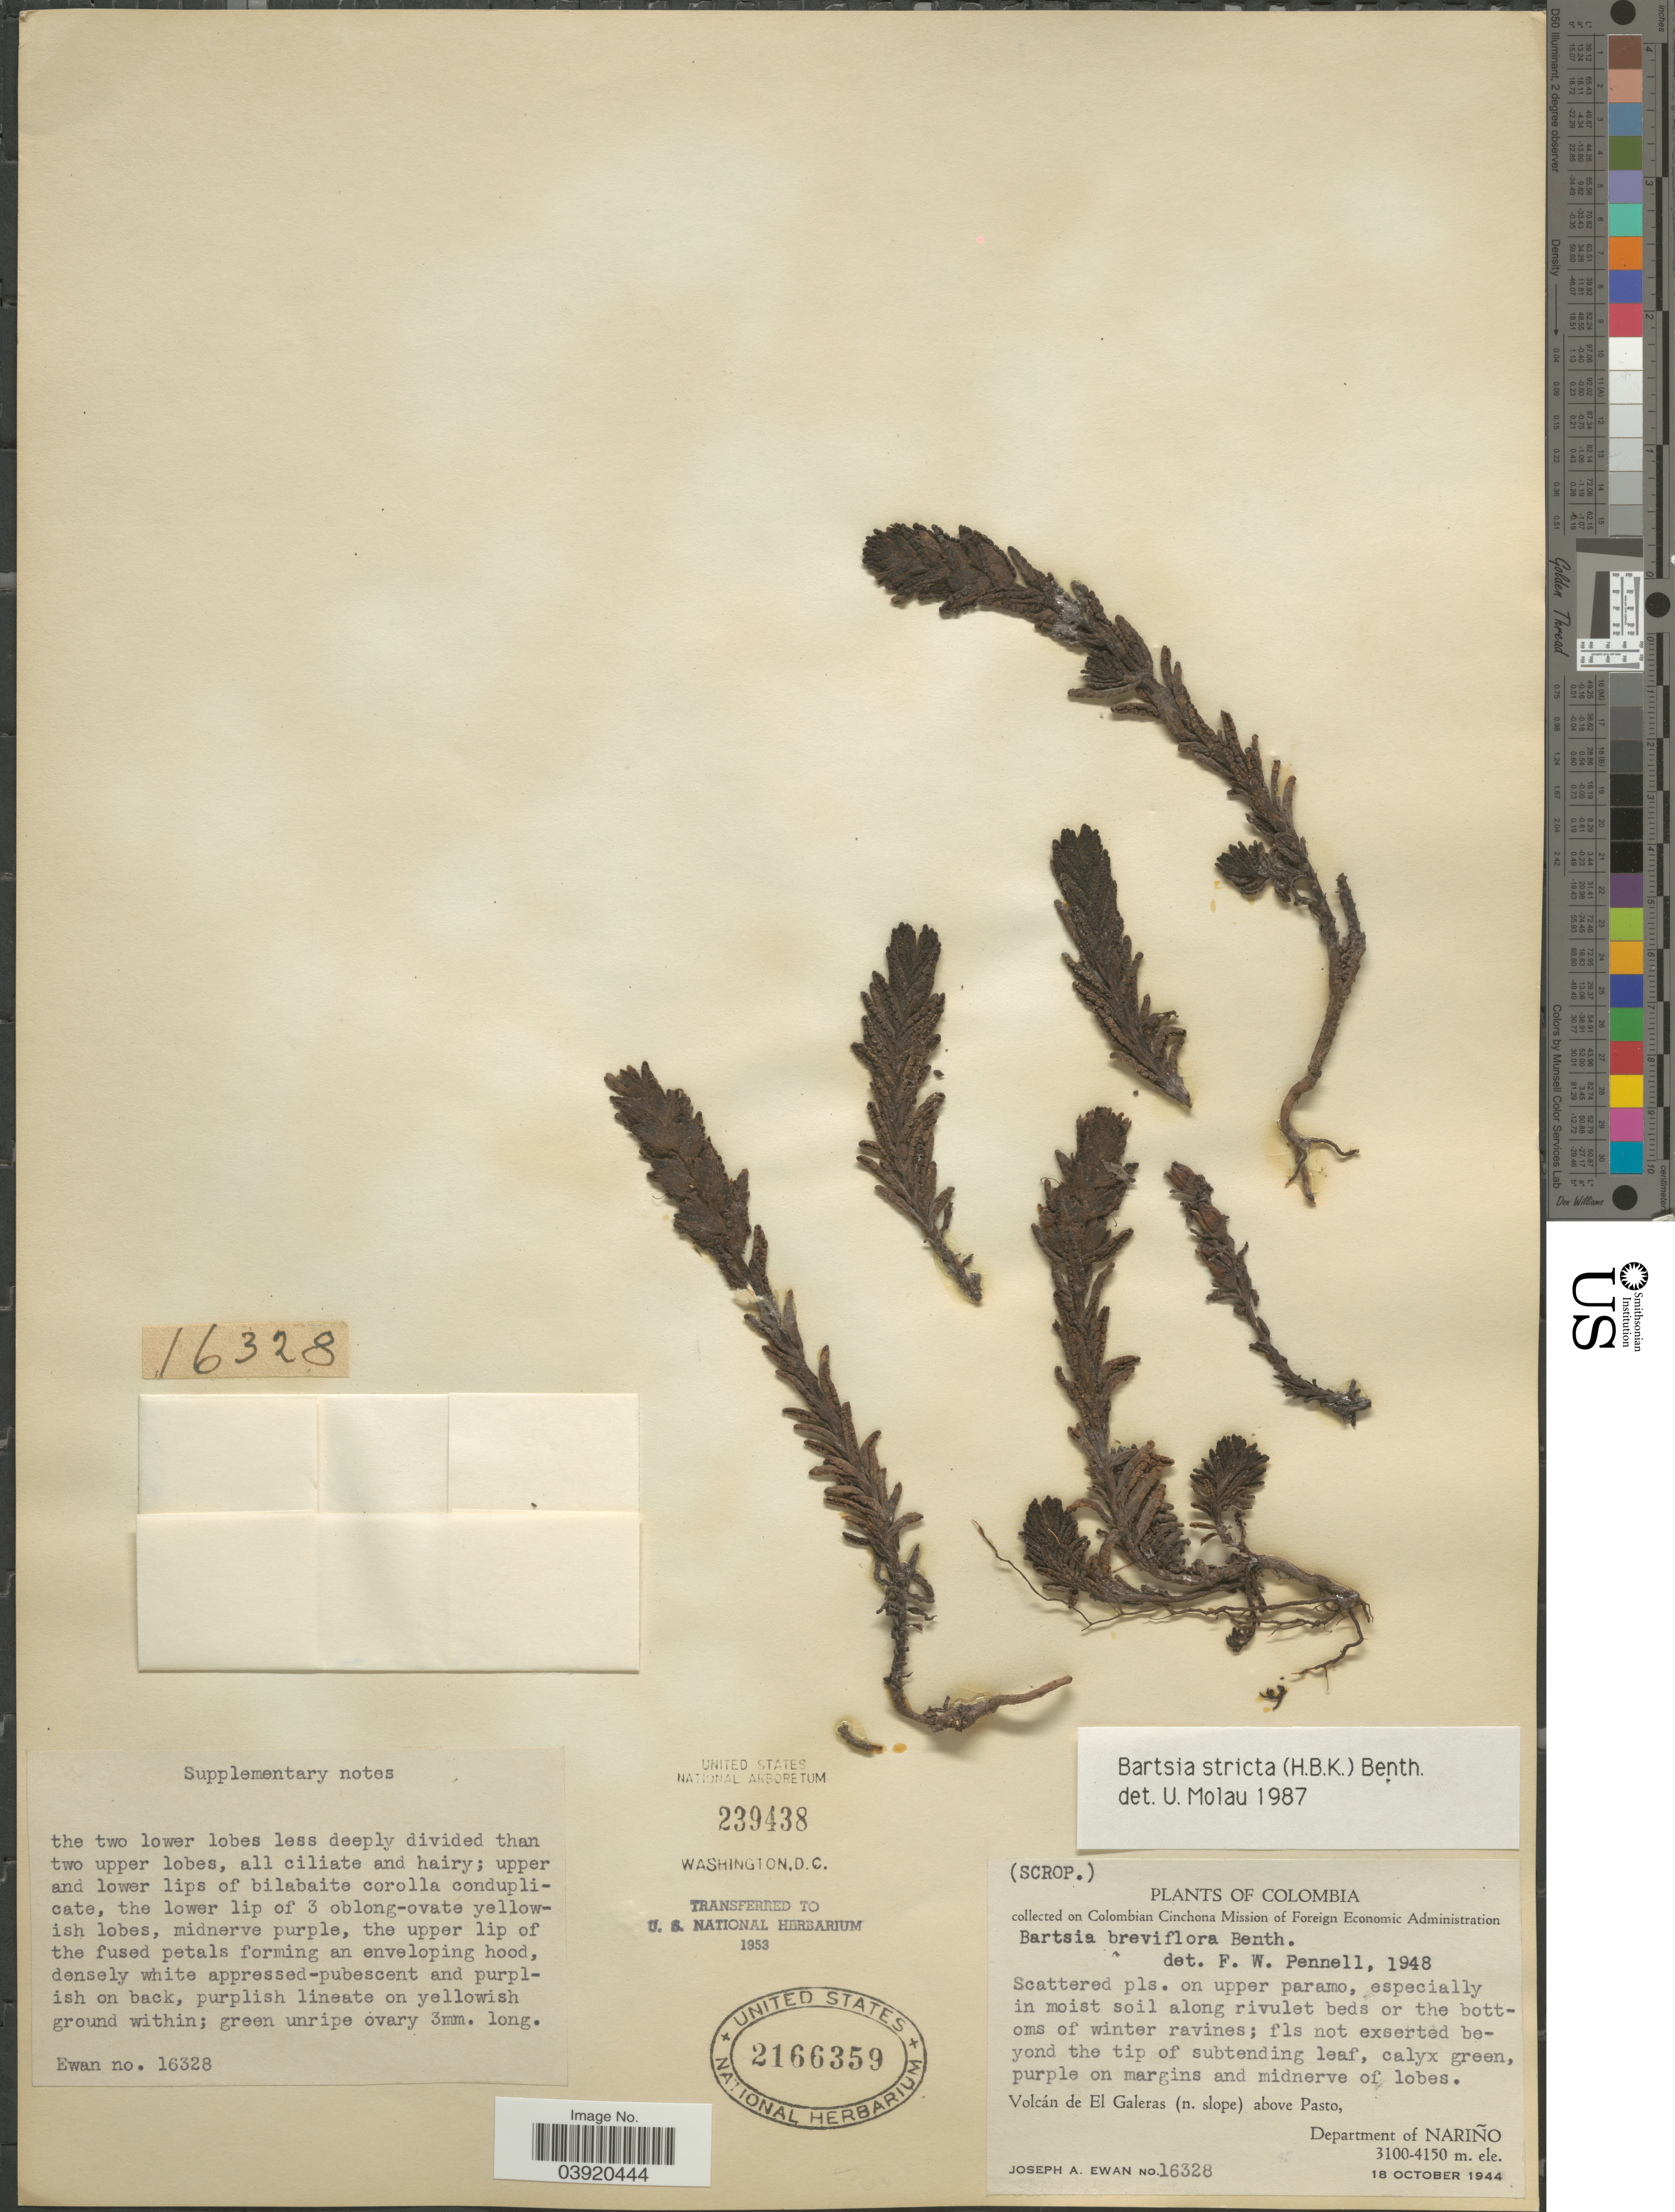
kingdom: Plantae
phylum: Tracheophyta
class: Magnoliopsida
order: Lamiales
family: Orobanchaceae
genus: Bartsia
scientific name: Bartsia stricta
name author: (Kunth) Benth.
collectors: J. A. Ewan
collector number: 16328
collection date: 1944-10-18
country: Colombia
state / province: Nariño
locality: Volcán de El Galeras (n. slope) above Pasto, Department of Nariño.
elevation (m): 3100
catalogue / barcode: US 2166359